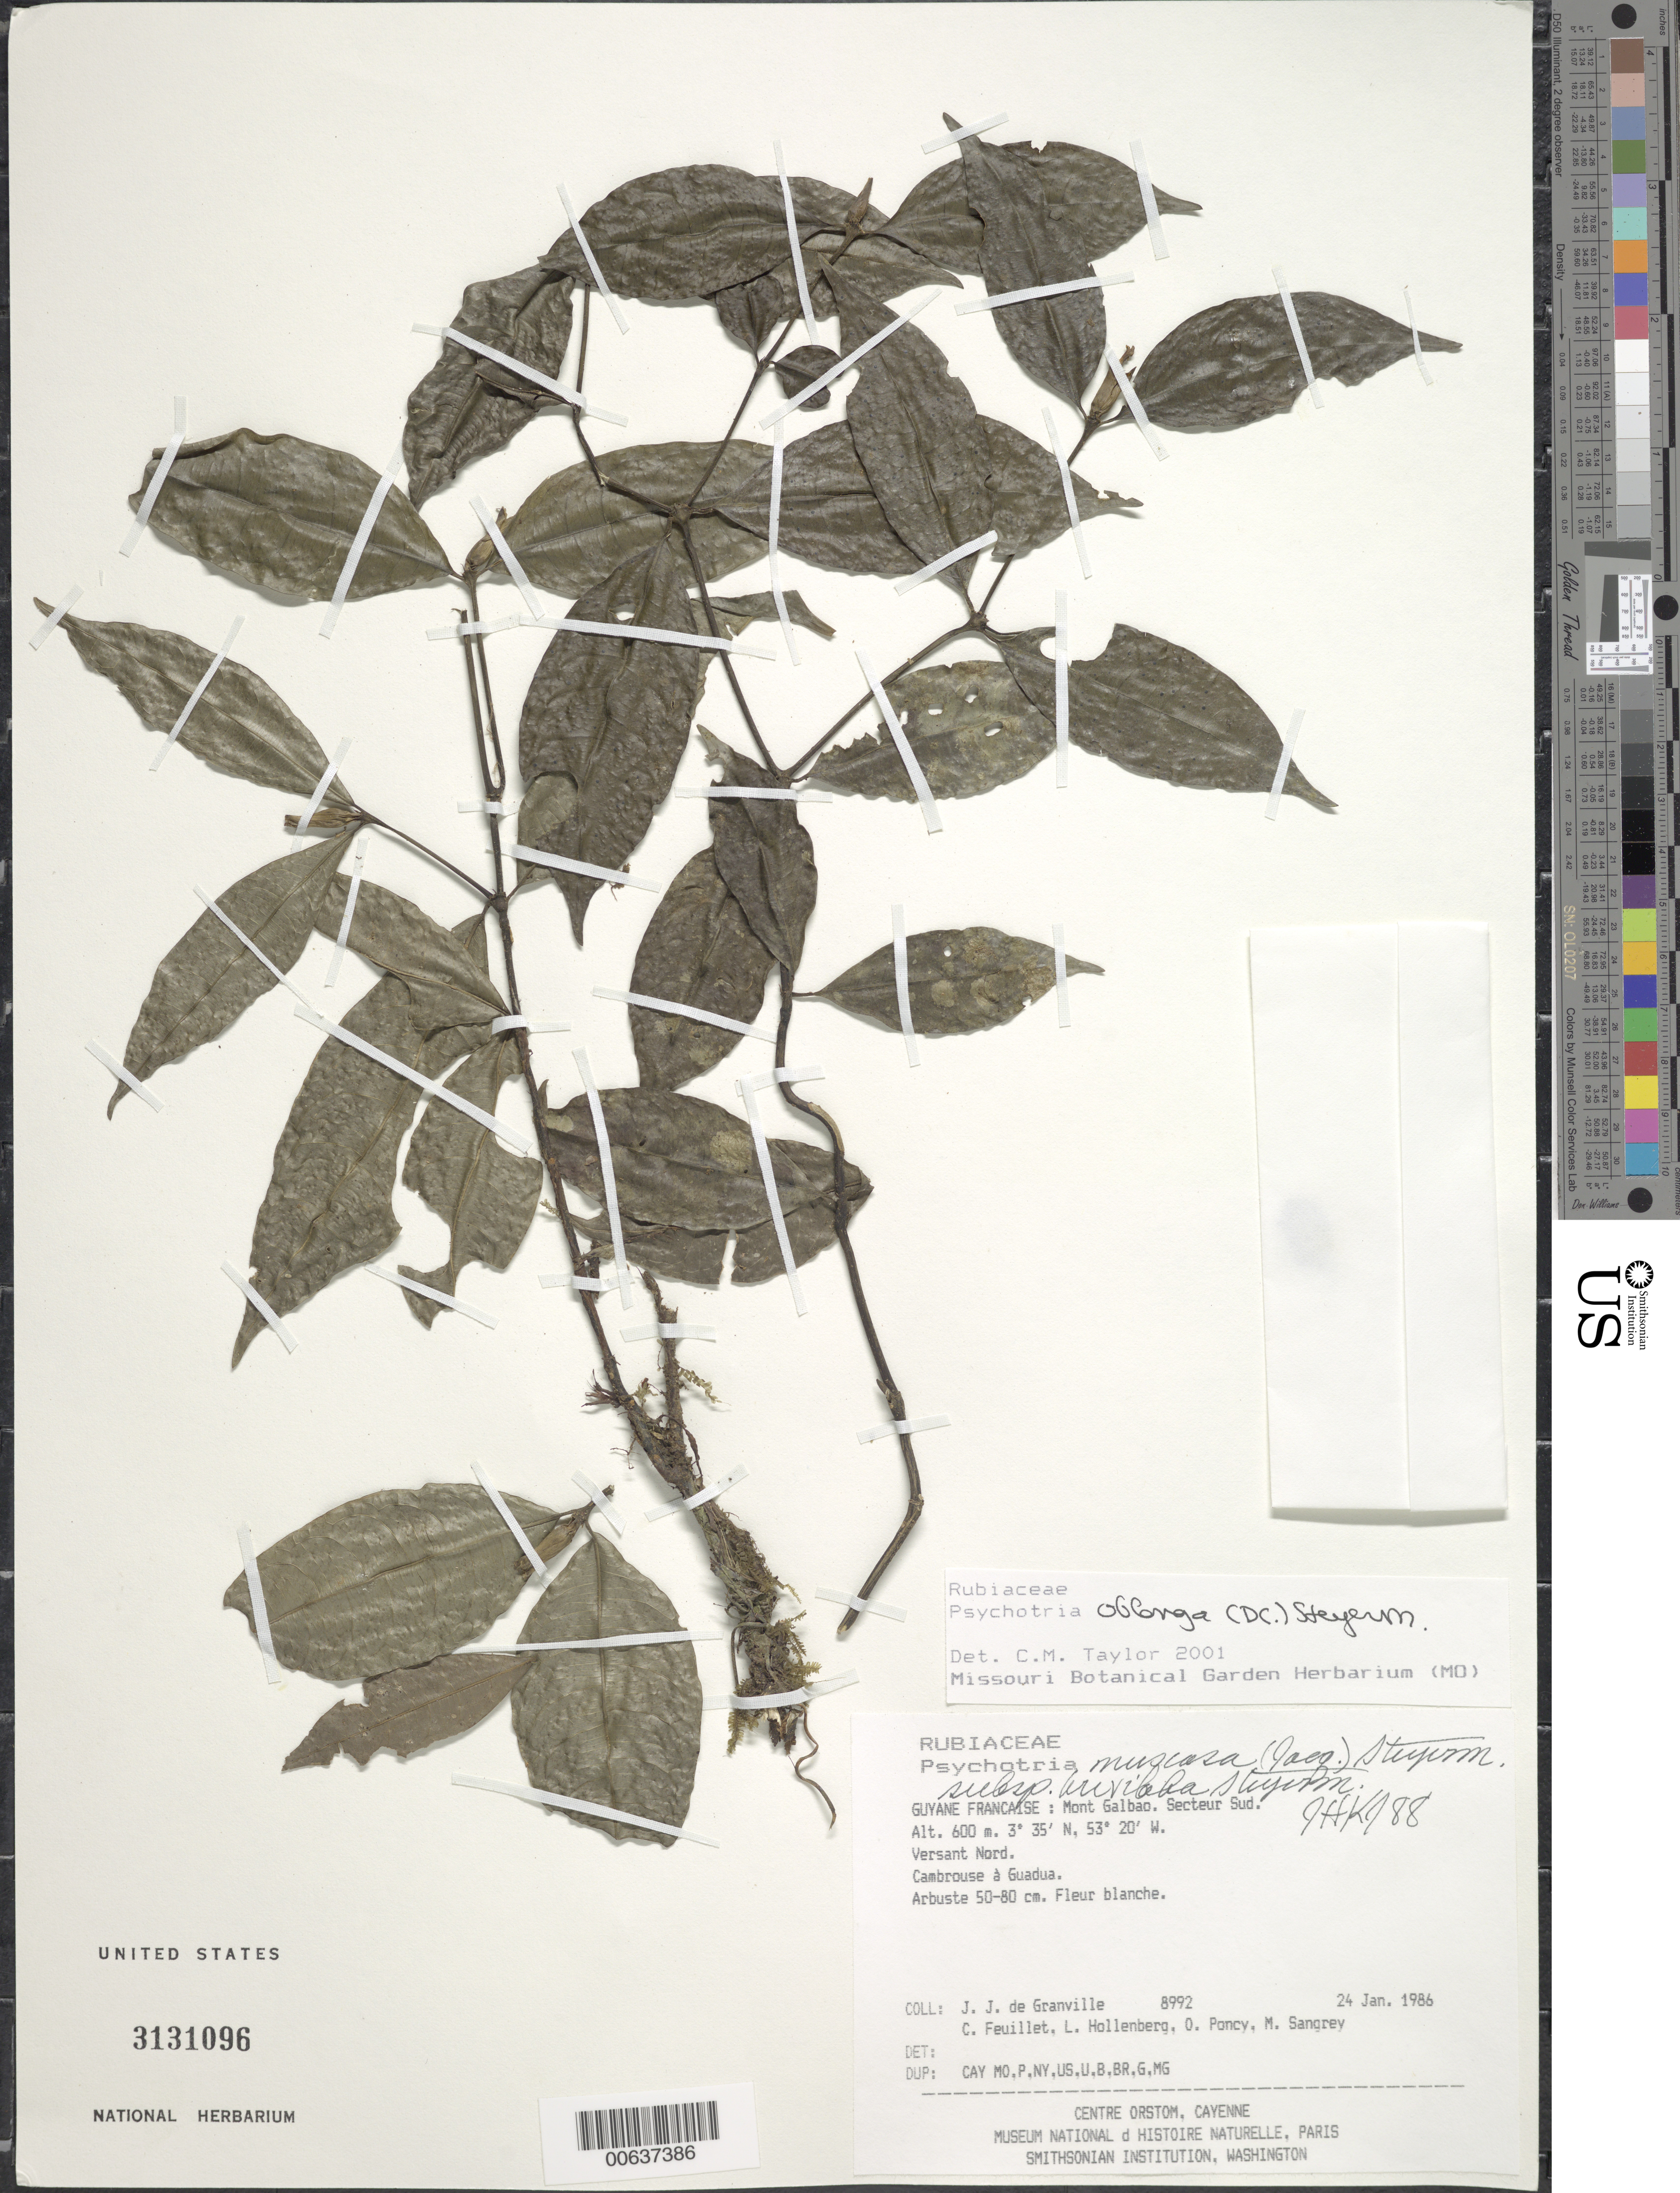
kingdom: Plantae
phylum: Tracheophyta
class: Magnoliopsida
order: Gentianales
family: Rubiaceae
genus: Palicourea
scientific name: Palicourea oblonga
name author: (DC.) Delprete & J.H. Kirkbr.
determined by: Kirkbride, J. H., Jr.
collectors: J.-J. de Granville, C. Feuillet, L. Hollenberg, O. Poncy & M. S. Sangrey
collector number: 8992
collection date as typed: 24-Jan-86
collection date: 1986-01-24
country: French Guiana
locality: Mont Galbao. Secteur Sud. Versant Nord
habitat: Cambrouse à Guadua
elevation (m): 600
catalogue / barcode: US 3131096